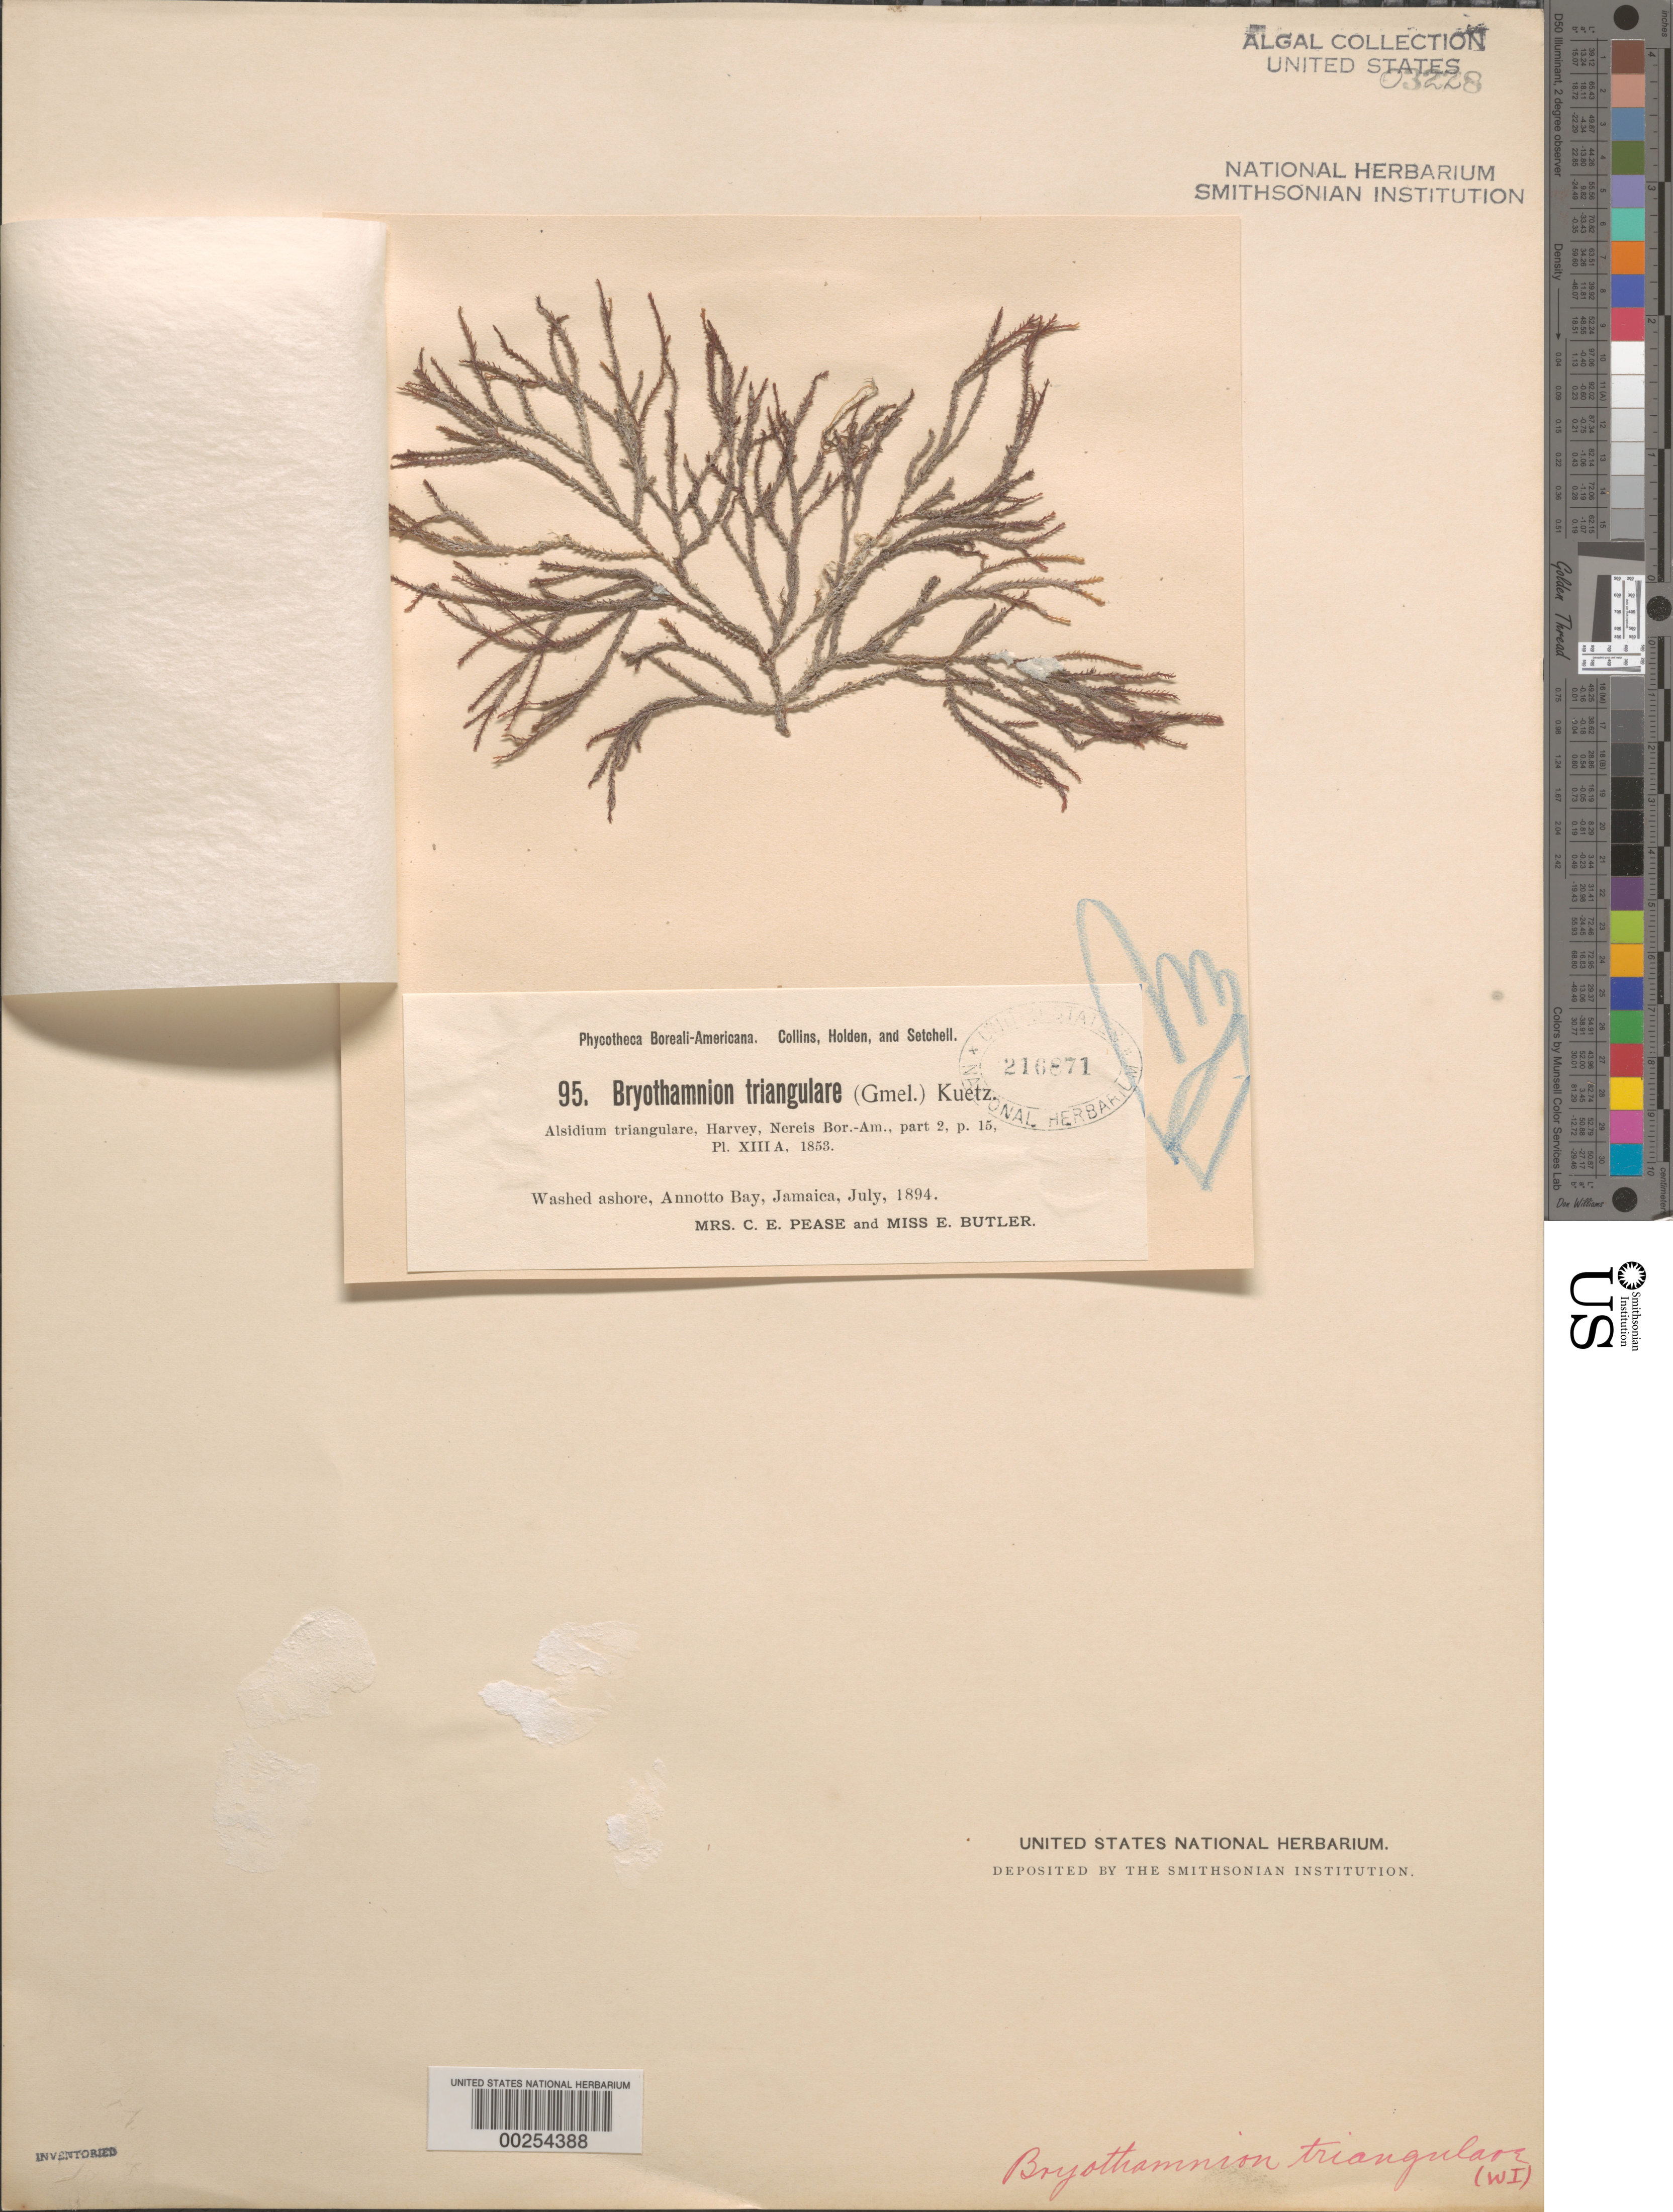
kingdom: Plantae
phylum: Rhodophyta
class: Florideophyceae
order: Ceramiales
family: Rhodomelaceae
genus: Alsidium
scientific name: Alsidium triquetrum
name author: (S.G. Gmel.) Trevis.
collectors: C. Pease & E. Butler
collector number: PB-A 95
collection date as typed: Jul 1894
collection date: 1894-07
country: Jamaica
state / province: Saint Mary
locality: Annotto Bay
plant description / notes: Collins, Holden & Setchell, Phycotheca Boreali-Americana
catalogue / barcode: US 3228